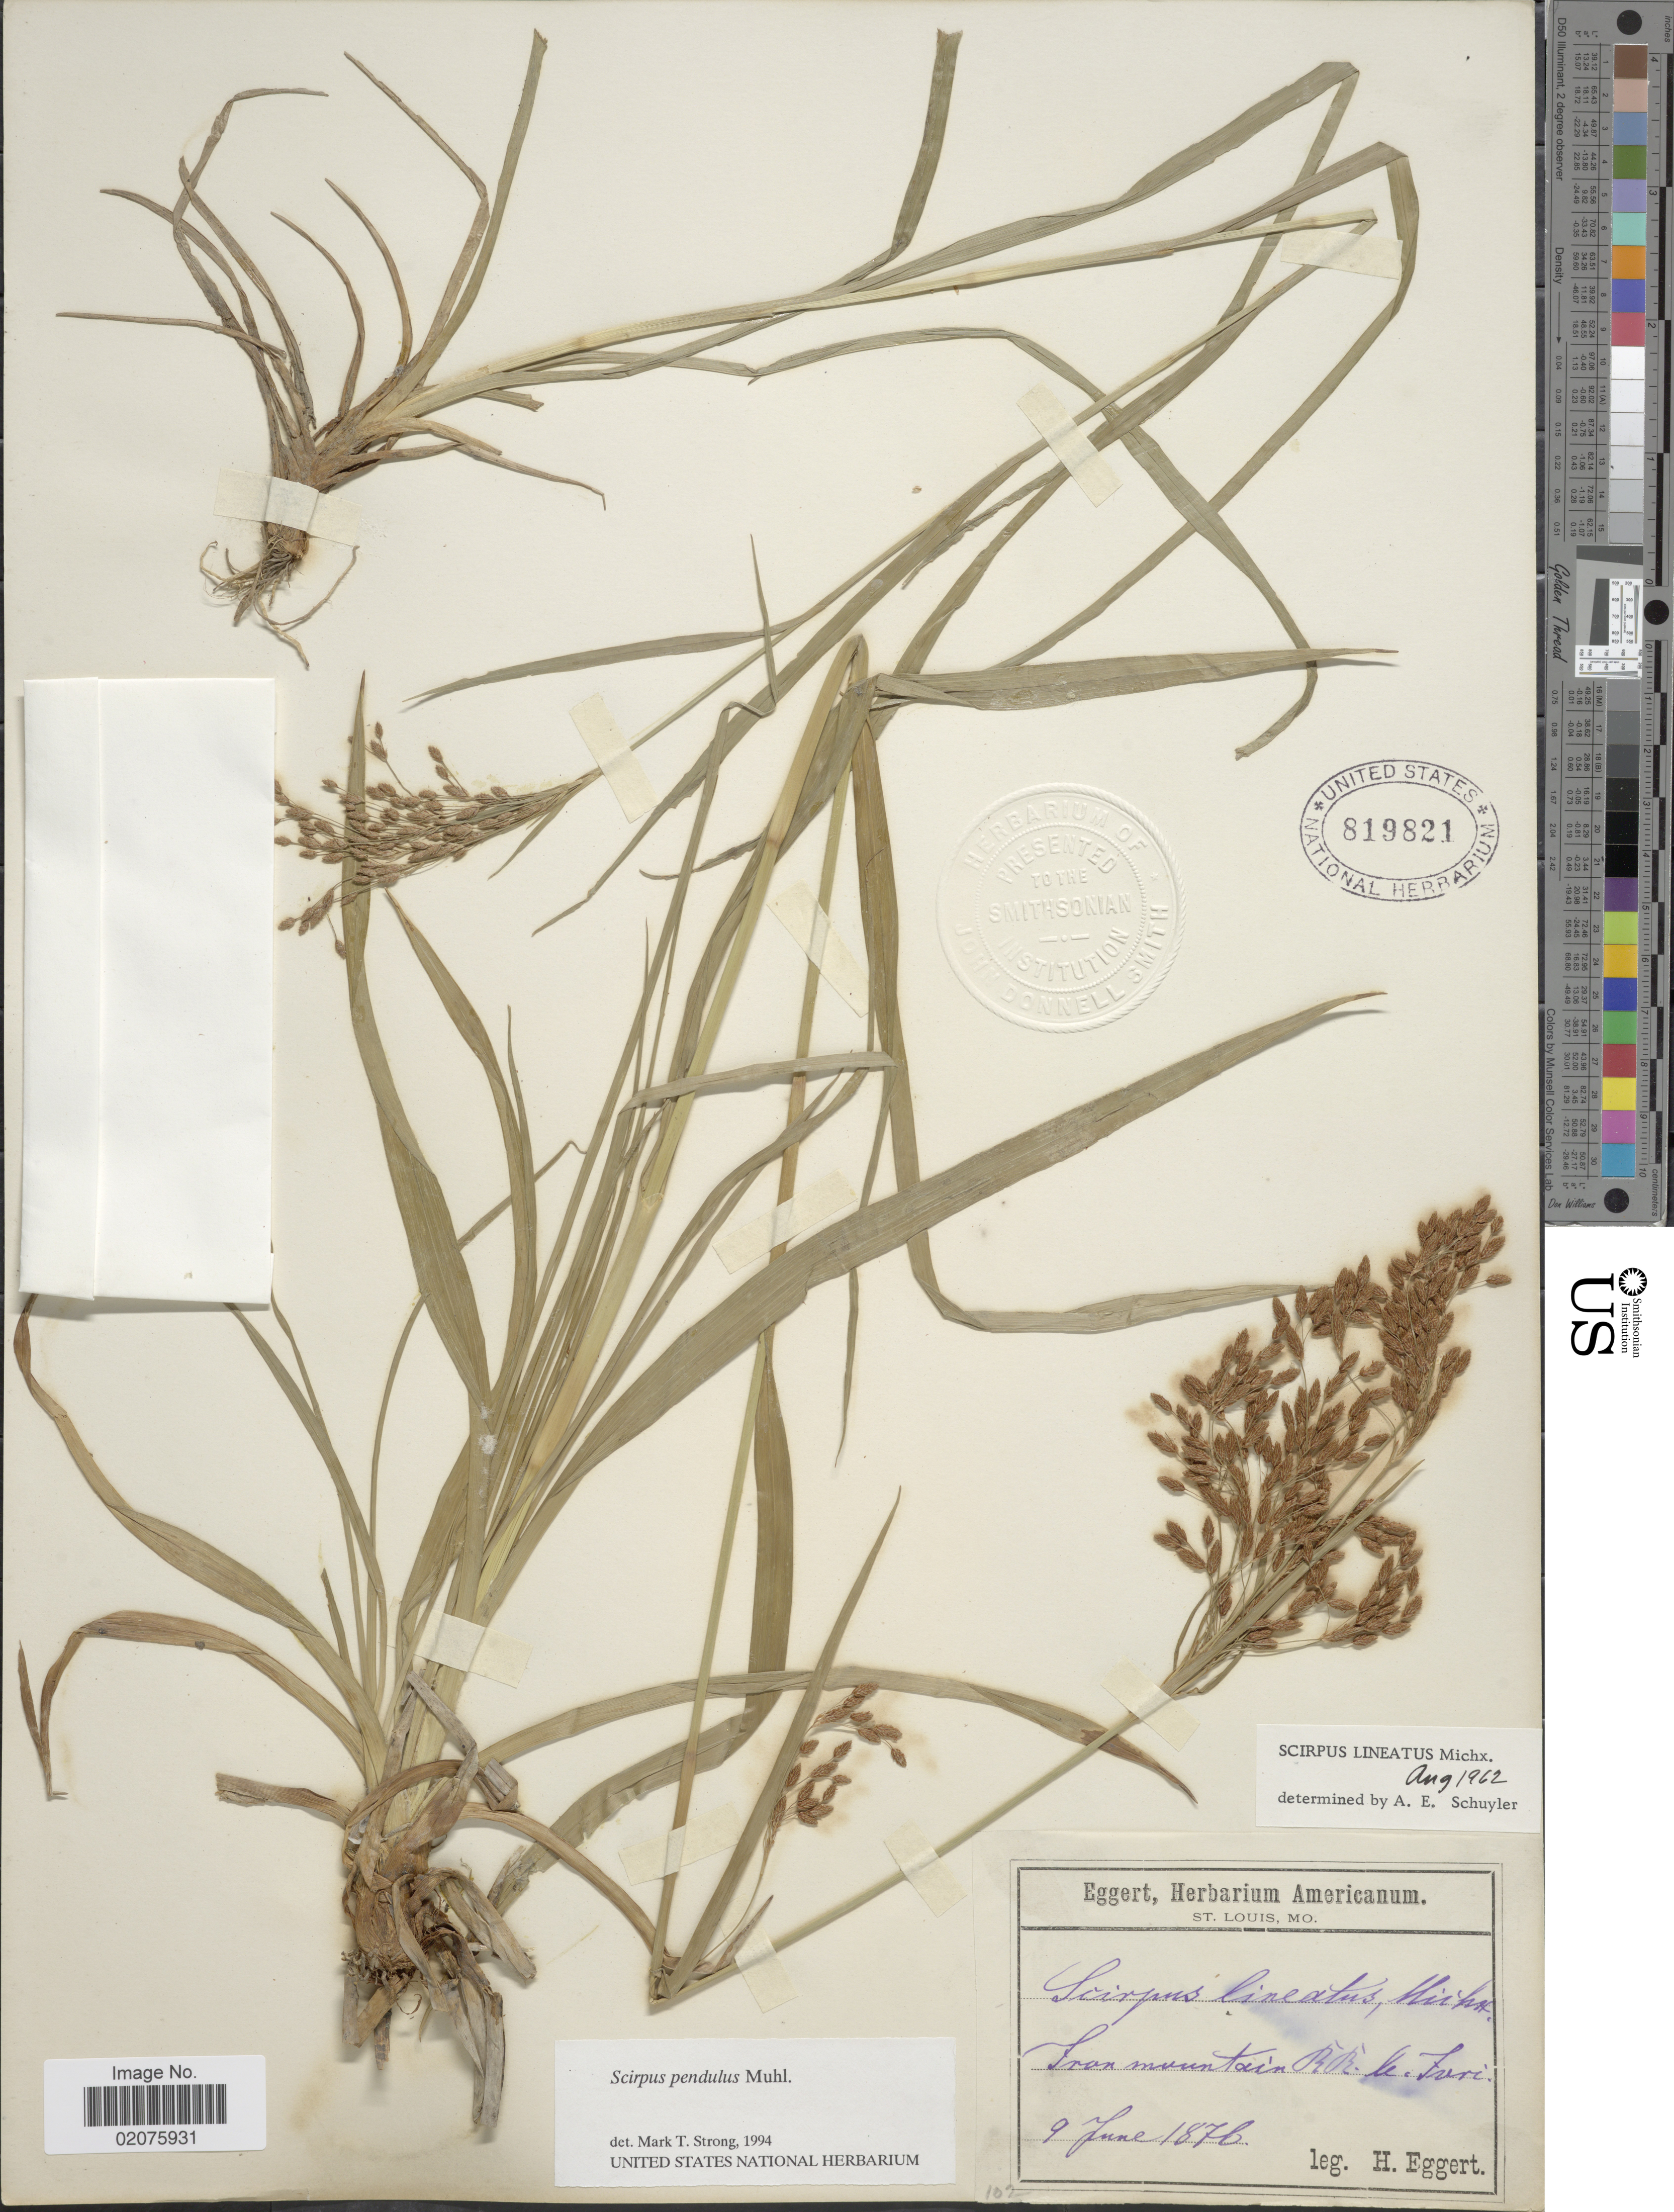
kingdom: Plantae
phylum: Tracheophyta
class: Liliopsida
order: Poales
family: Cyperaceae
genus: Scirpus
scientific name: Scirpus pendulus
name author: Muhl.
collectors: H. Eggert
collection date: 1878-06-09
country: United States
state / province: Missouri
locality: Iron Mountain RR, le fori [interpreted]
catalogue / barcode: US 819821